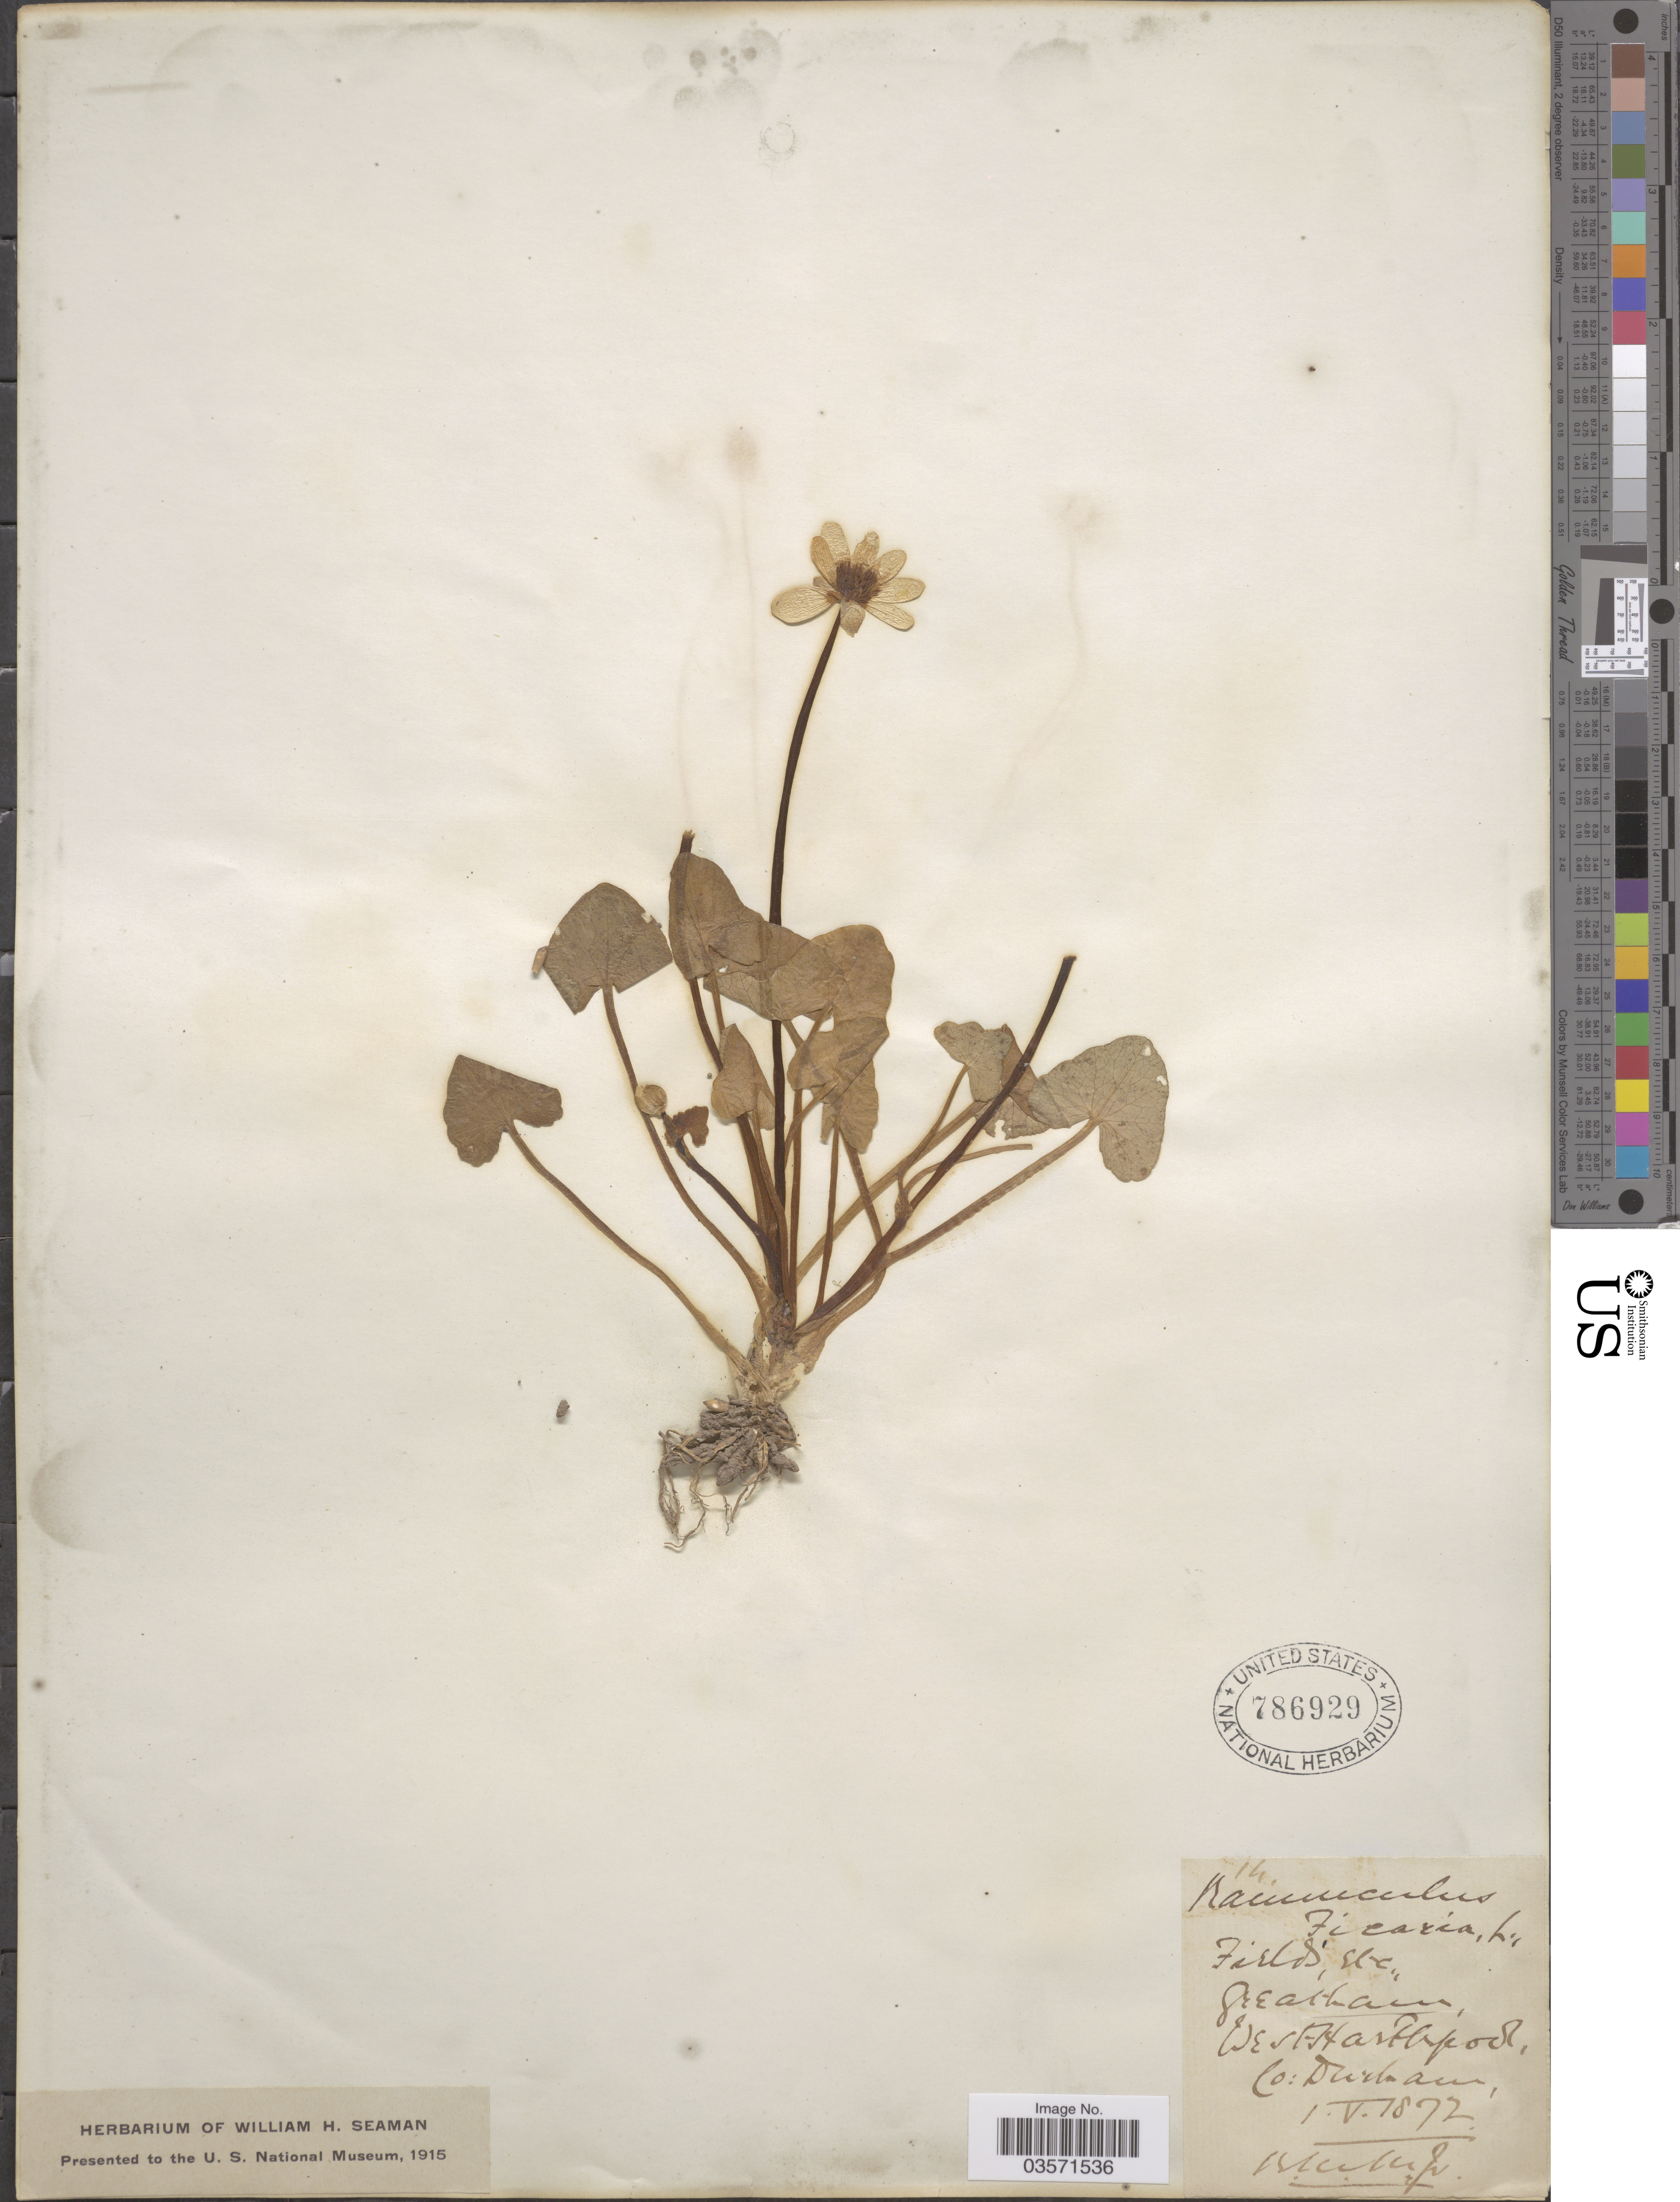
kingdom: Plantae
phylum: Tracheophyta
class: Magnoliopsida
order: Ranunculales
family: Ranunculaceae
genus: Ficaria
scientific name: Ficaria verna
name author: Huds.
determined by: Strong, M. T., (US), Smithsonian Institution - National Museum of Natural History (UNITED STATES)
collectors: B.M.M. Jr.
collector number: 14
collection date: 1872-05-01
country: United Kingdom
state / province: England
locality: Greatham, Westhartford, Co: Durham.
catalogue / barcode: US 786929